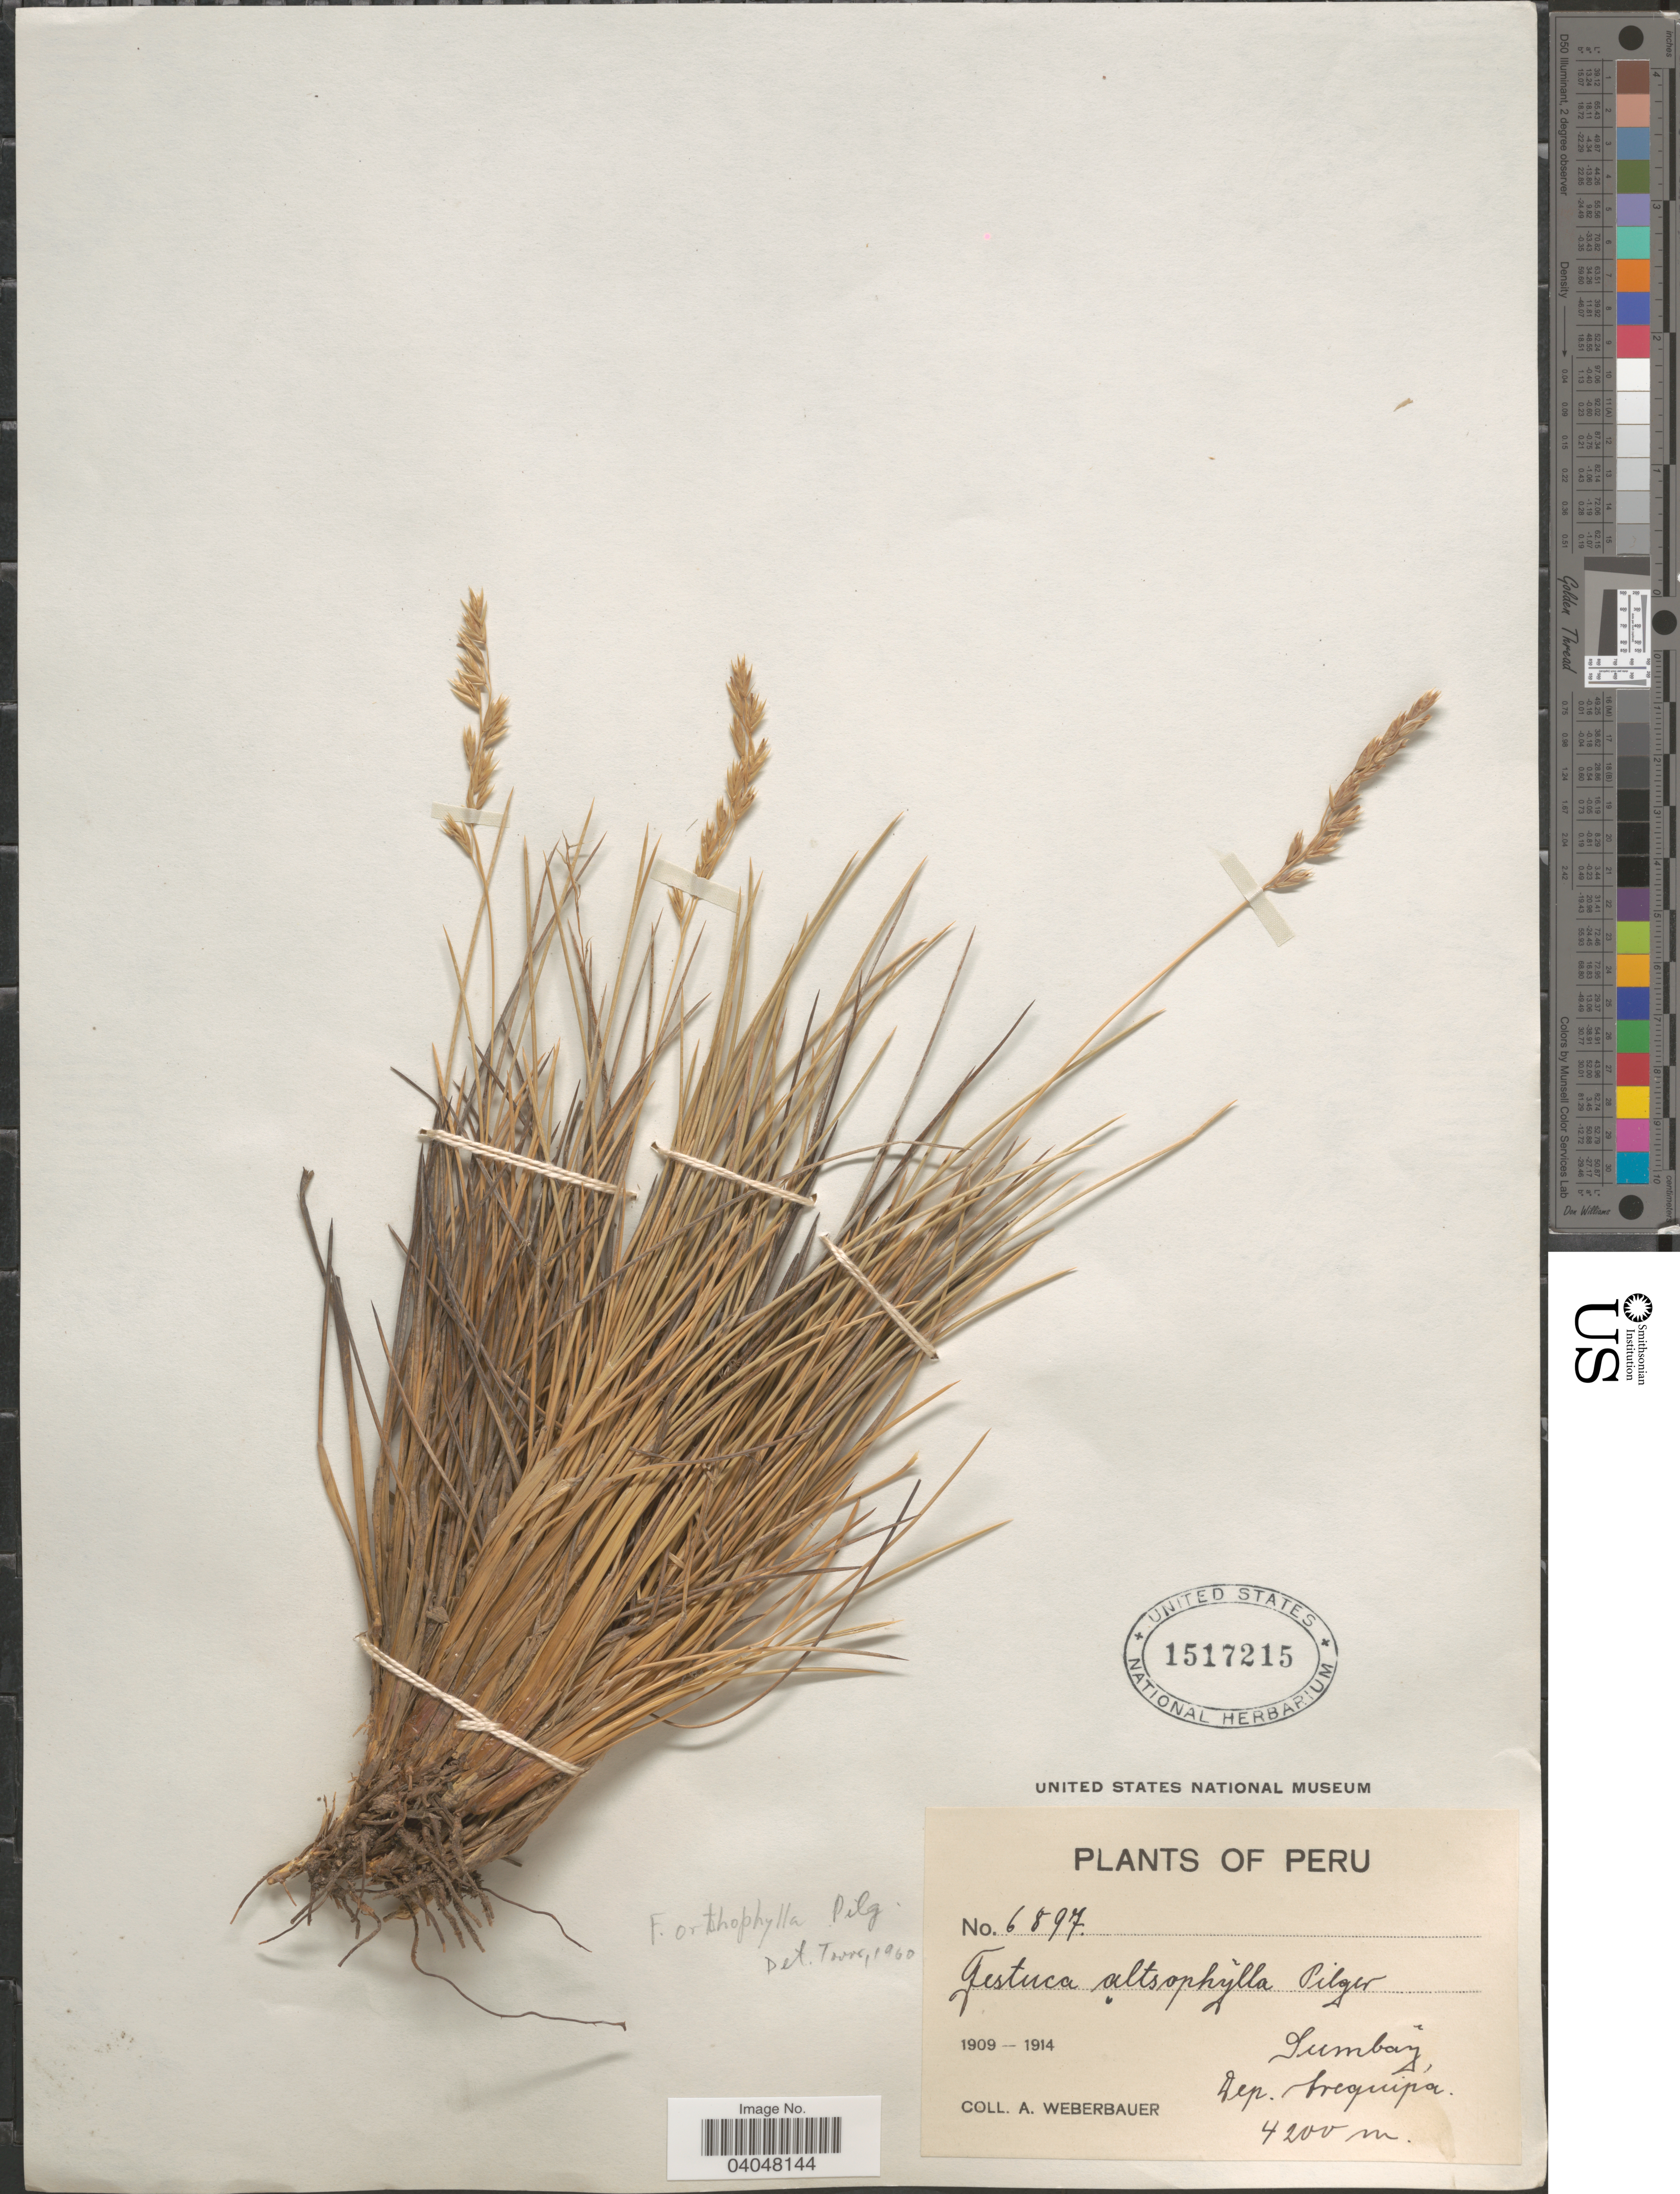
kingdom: Plantae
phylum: Tracheophyta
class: Liliopsida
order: Poales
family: Poaceae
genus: Festuca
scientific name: Festuca orthophylla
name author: Pilg.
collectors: A. Weberbauer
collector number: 6897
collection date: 1909/1914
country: Peru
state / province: Arequipa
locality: Sumbay, Dep. Arequipá.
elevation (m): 4200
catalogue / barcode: US 1517215